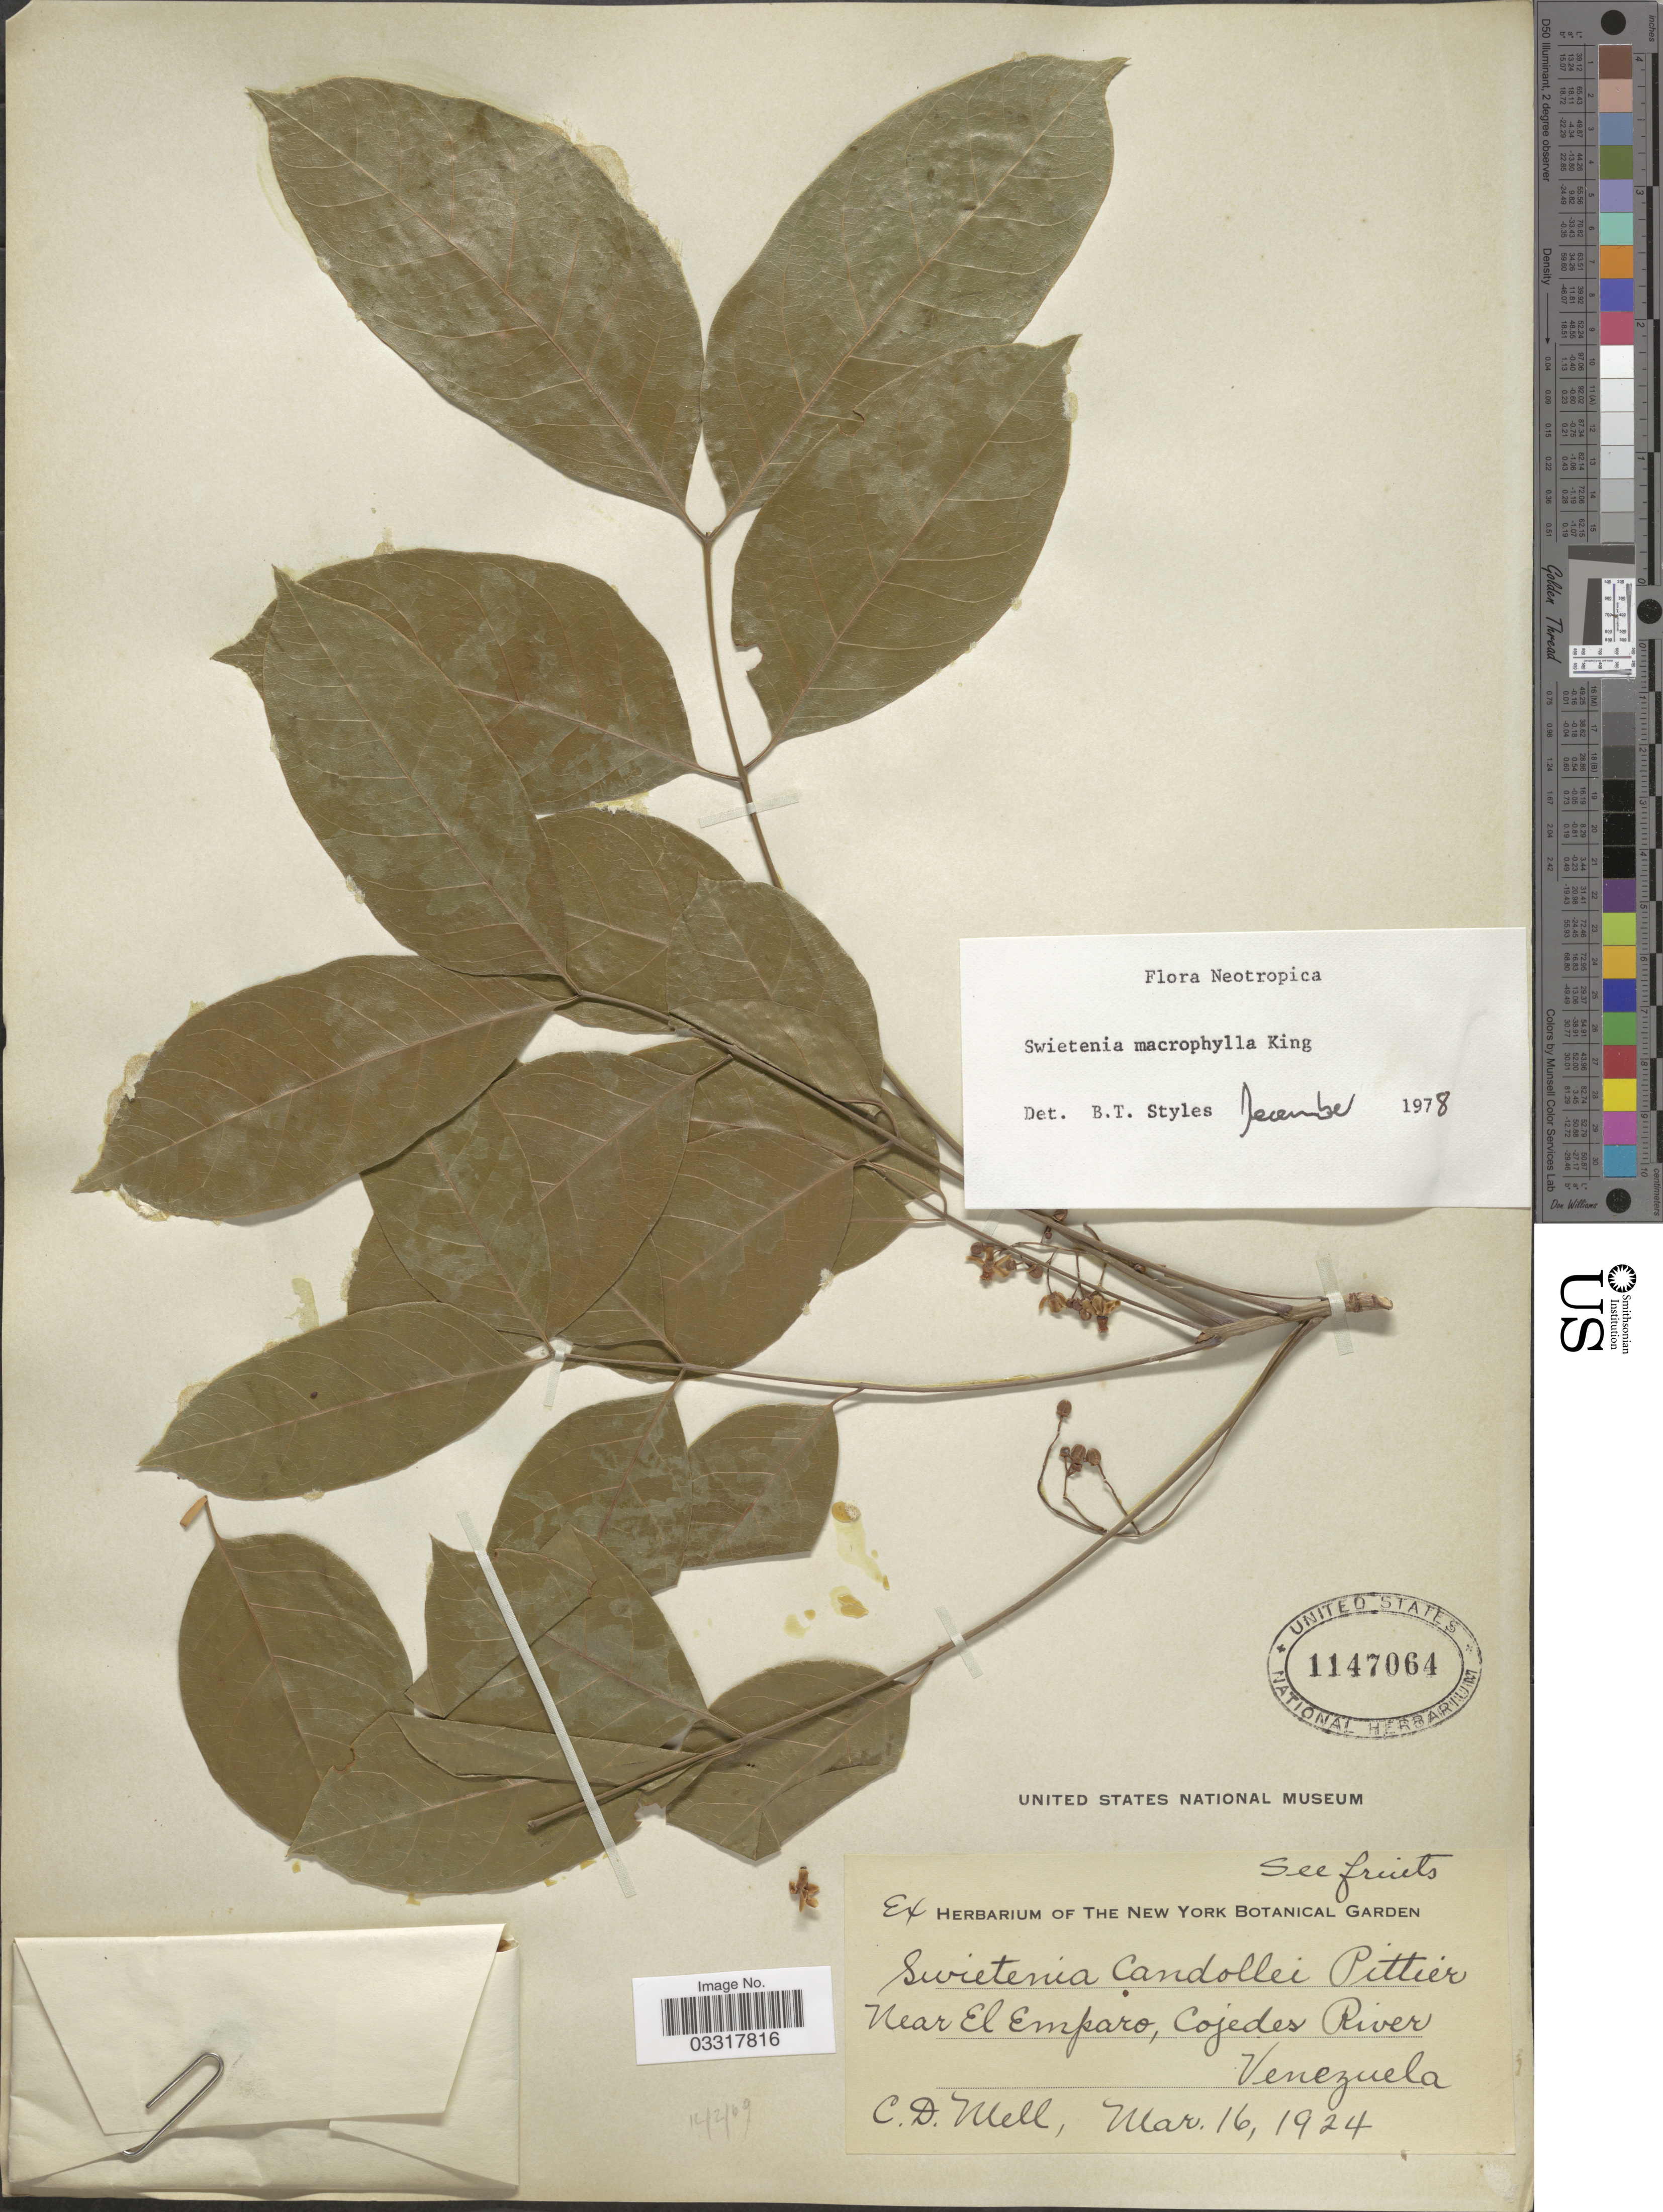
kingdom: Plantae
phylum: Tracheophyta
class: Magnoliopsida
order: Sapindales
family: Meliaceae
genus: Swietenia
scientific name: Swietenia macrophylla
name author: King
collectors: C. D. Mell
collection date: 1924-03-16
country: Venezuela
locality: Near El Emparo, Cojedes River.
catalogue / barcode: US 1147064